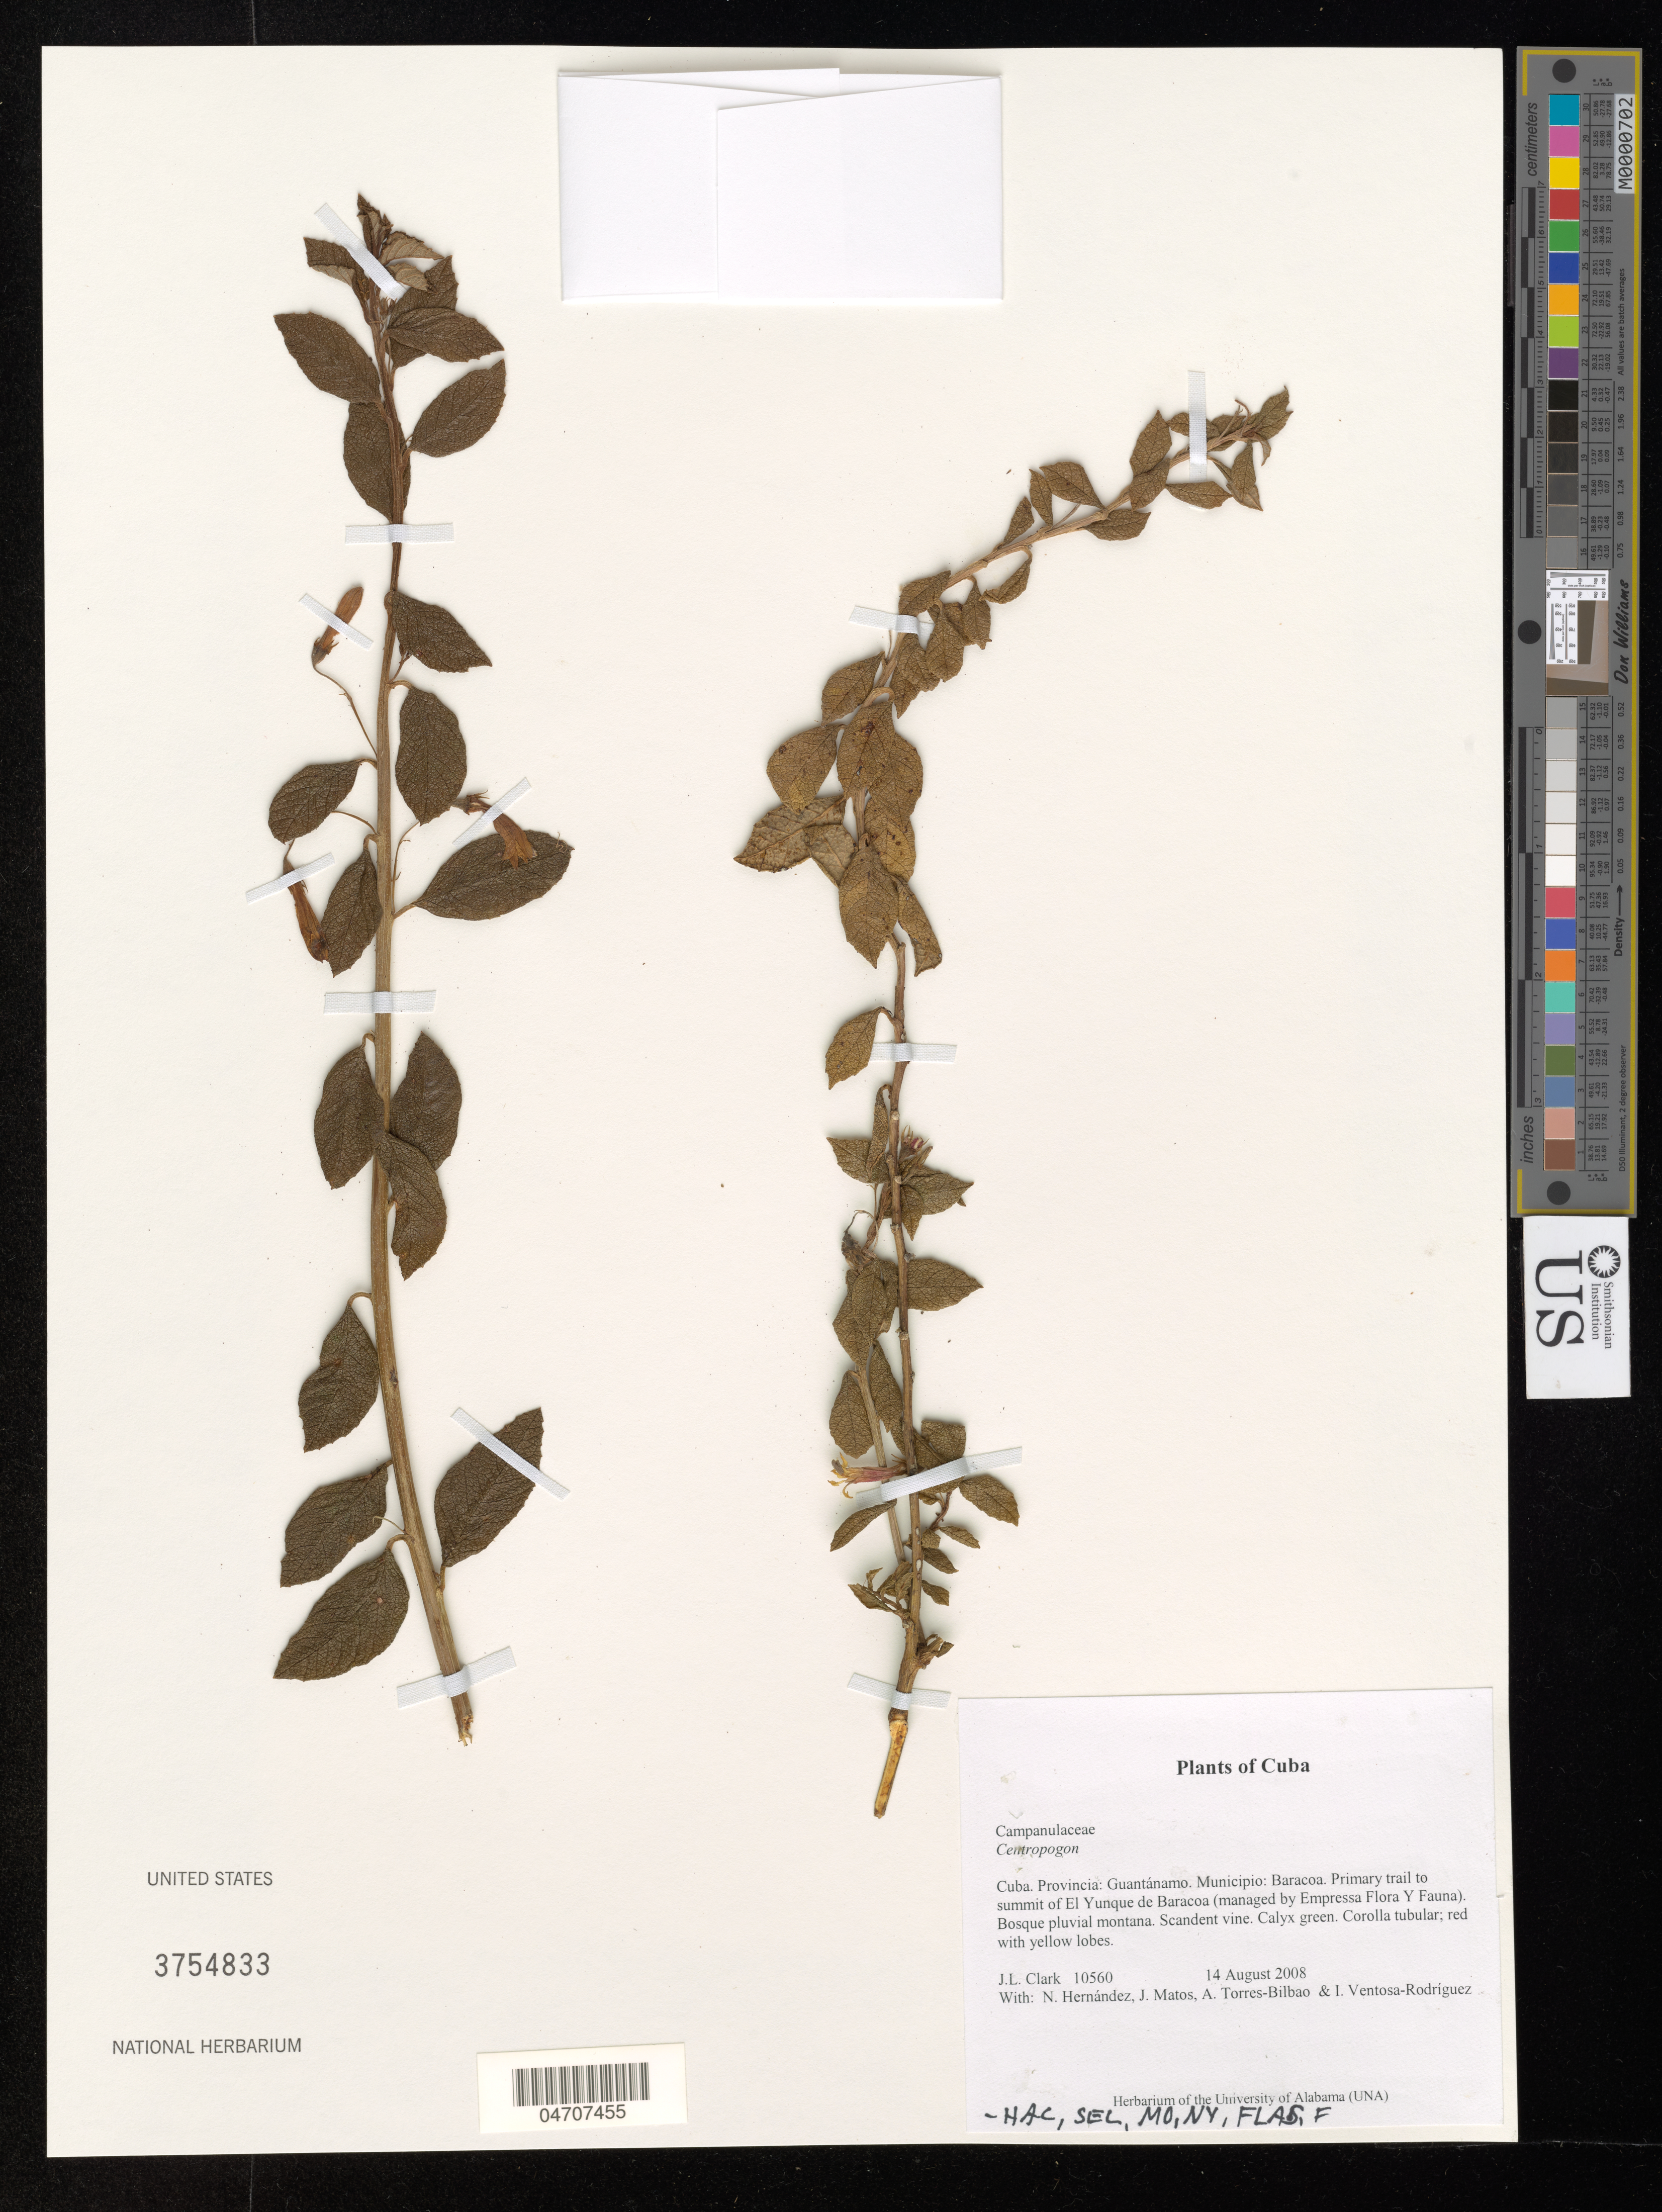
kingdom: Plantae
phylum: Tracheophyta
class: Magnoliopsida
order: Asterales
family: Campanulaceae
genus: Centropogon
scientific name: Centropogon sp.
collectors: J. L. Clark, N. Hernandez, J. Matos & A. Torres-Bilbao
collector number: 10560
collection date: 2008-08-14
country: Cuba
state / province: Guantánamo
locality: Municipio: Baracoa. Primary trail to summit of El Yunque de Baracoa (managed by Empressa Flora Y Fauna).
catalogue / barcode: US 3754833